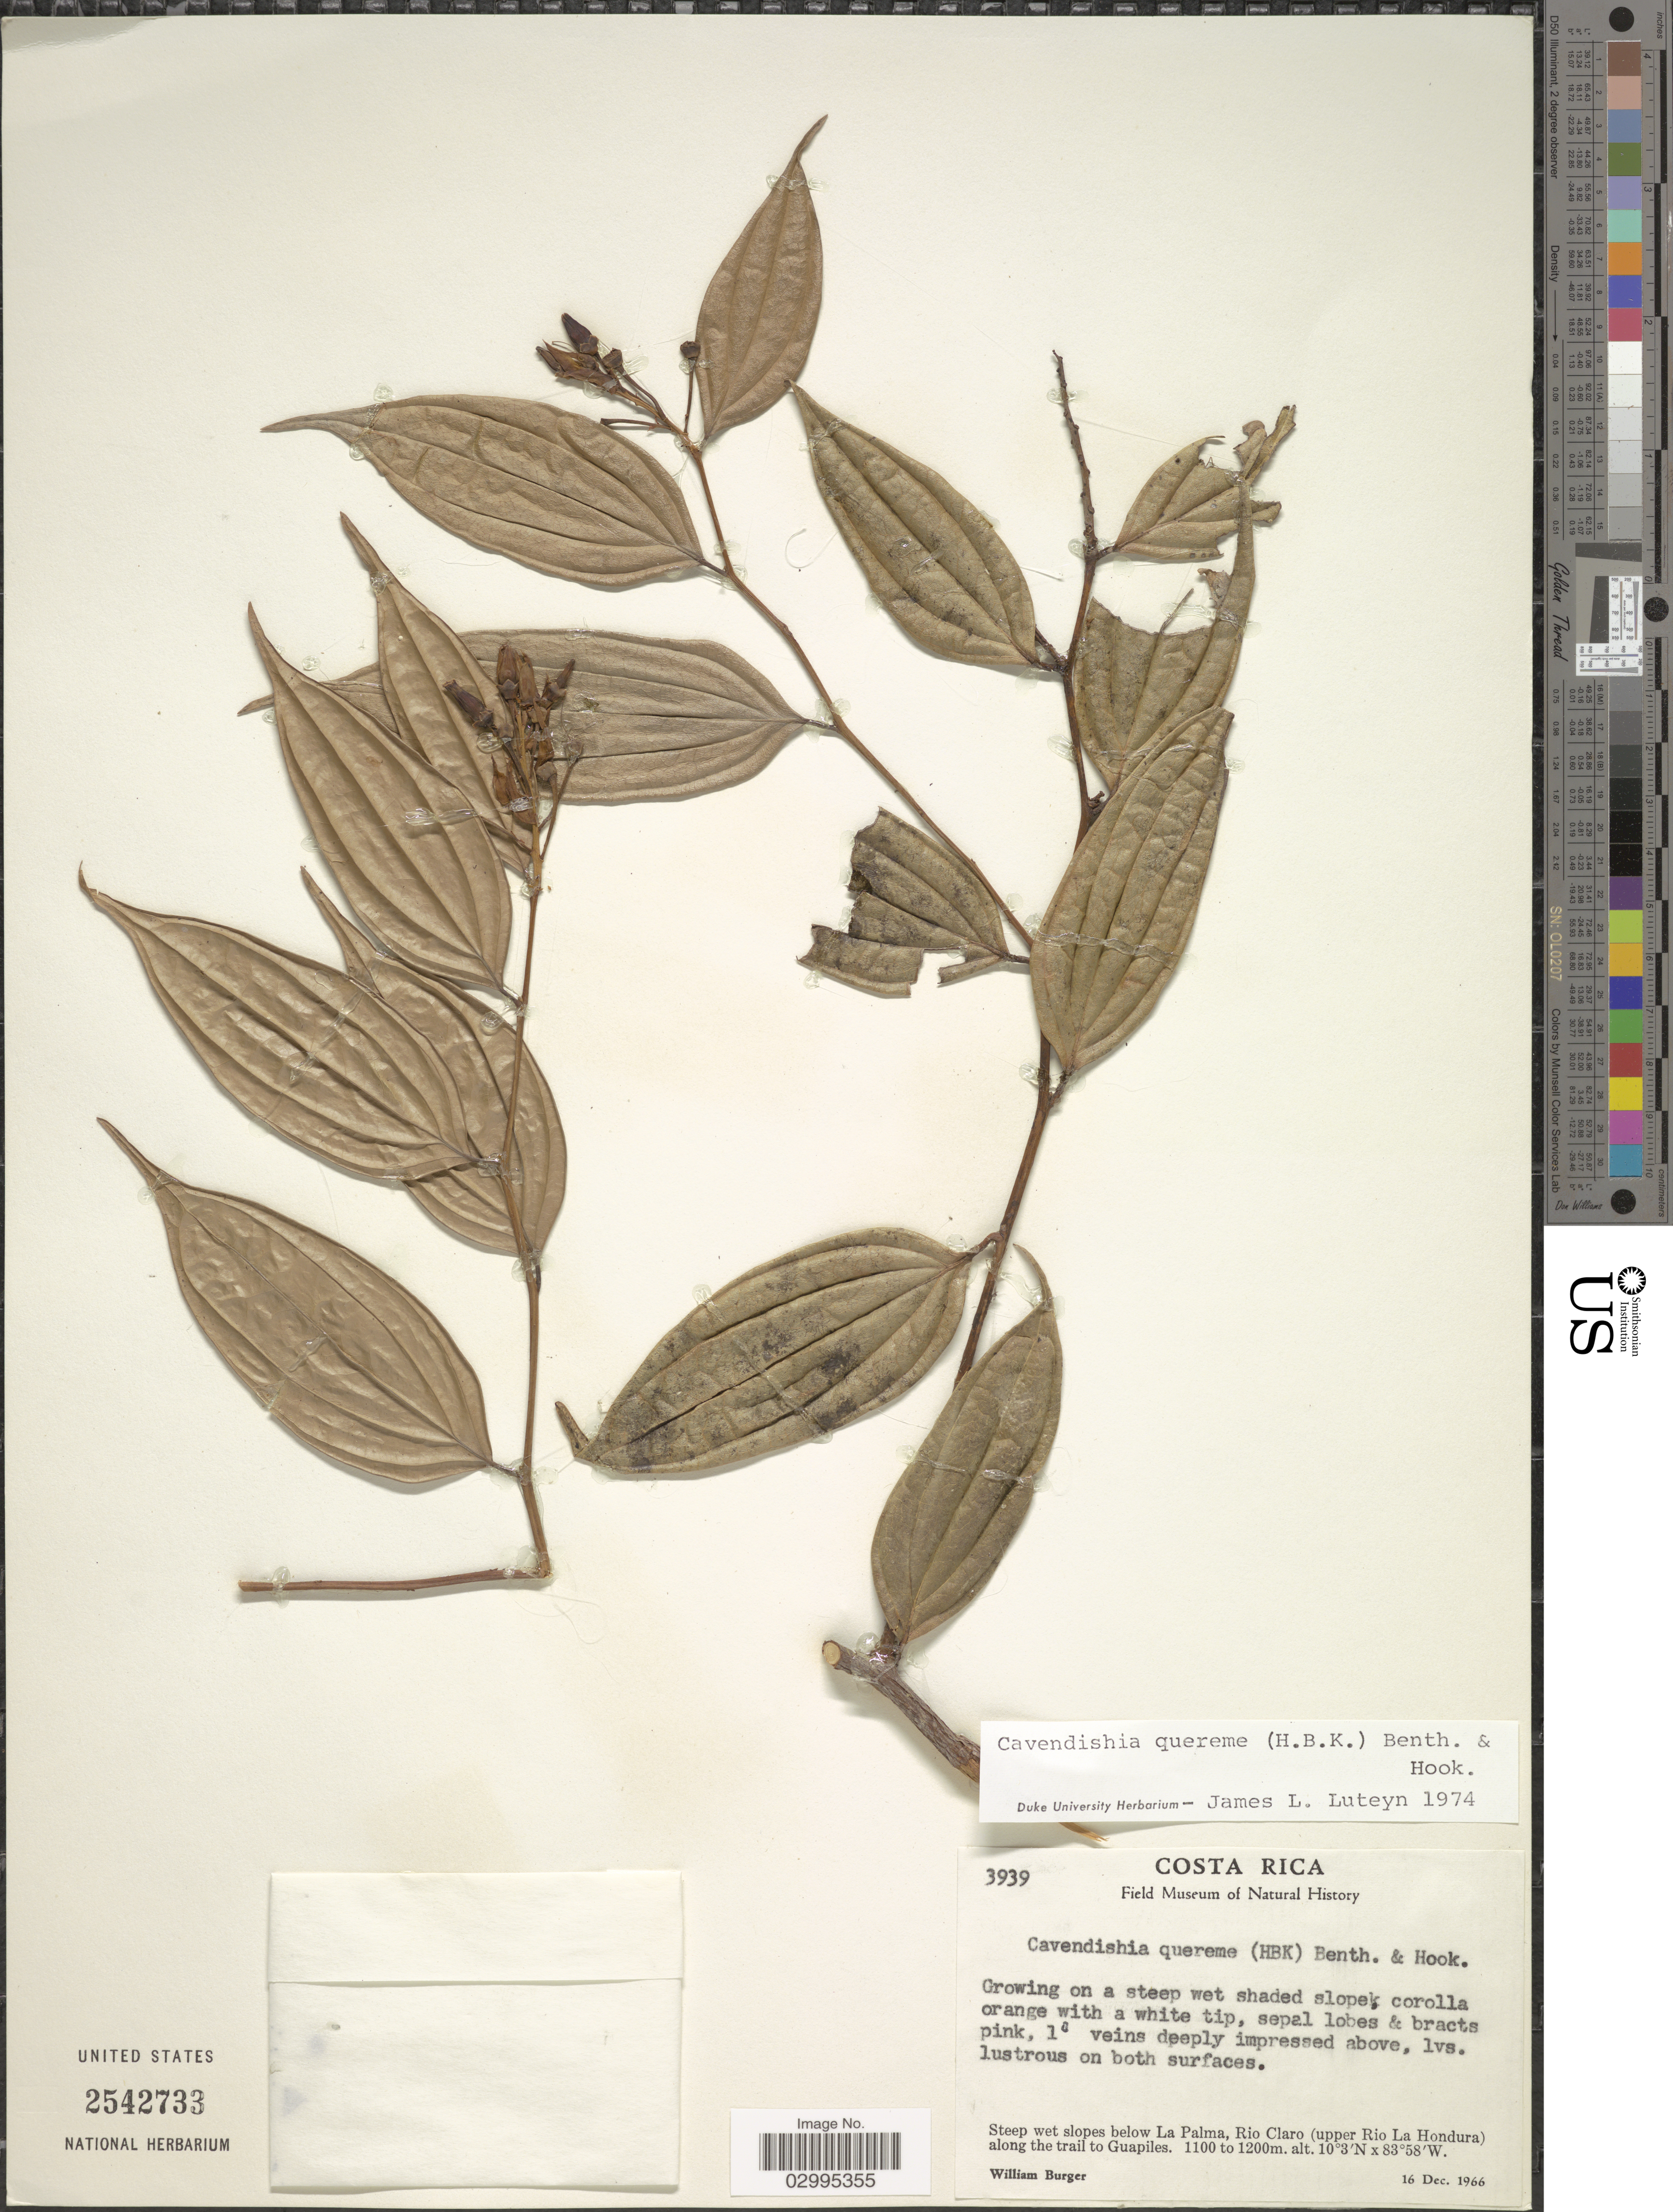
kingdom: Plantae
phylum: Tracheophyta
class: Magnoliopsida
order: Ericales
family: Ericaceae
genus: Cavendishia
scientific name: Cavendishia quereme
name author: (Kunth) Benth. & Hook. f.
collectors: W. Burger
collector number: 3939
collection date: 1966-12-16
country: Costa Rica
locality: Steep wet slopes below La Palma, Rio Claro (upper Rio La Hondura) along the trail to Guapiles.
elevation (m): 1100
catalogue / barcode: US 2542733